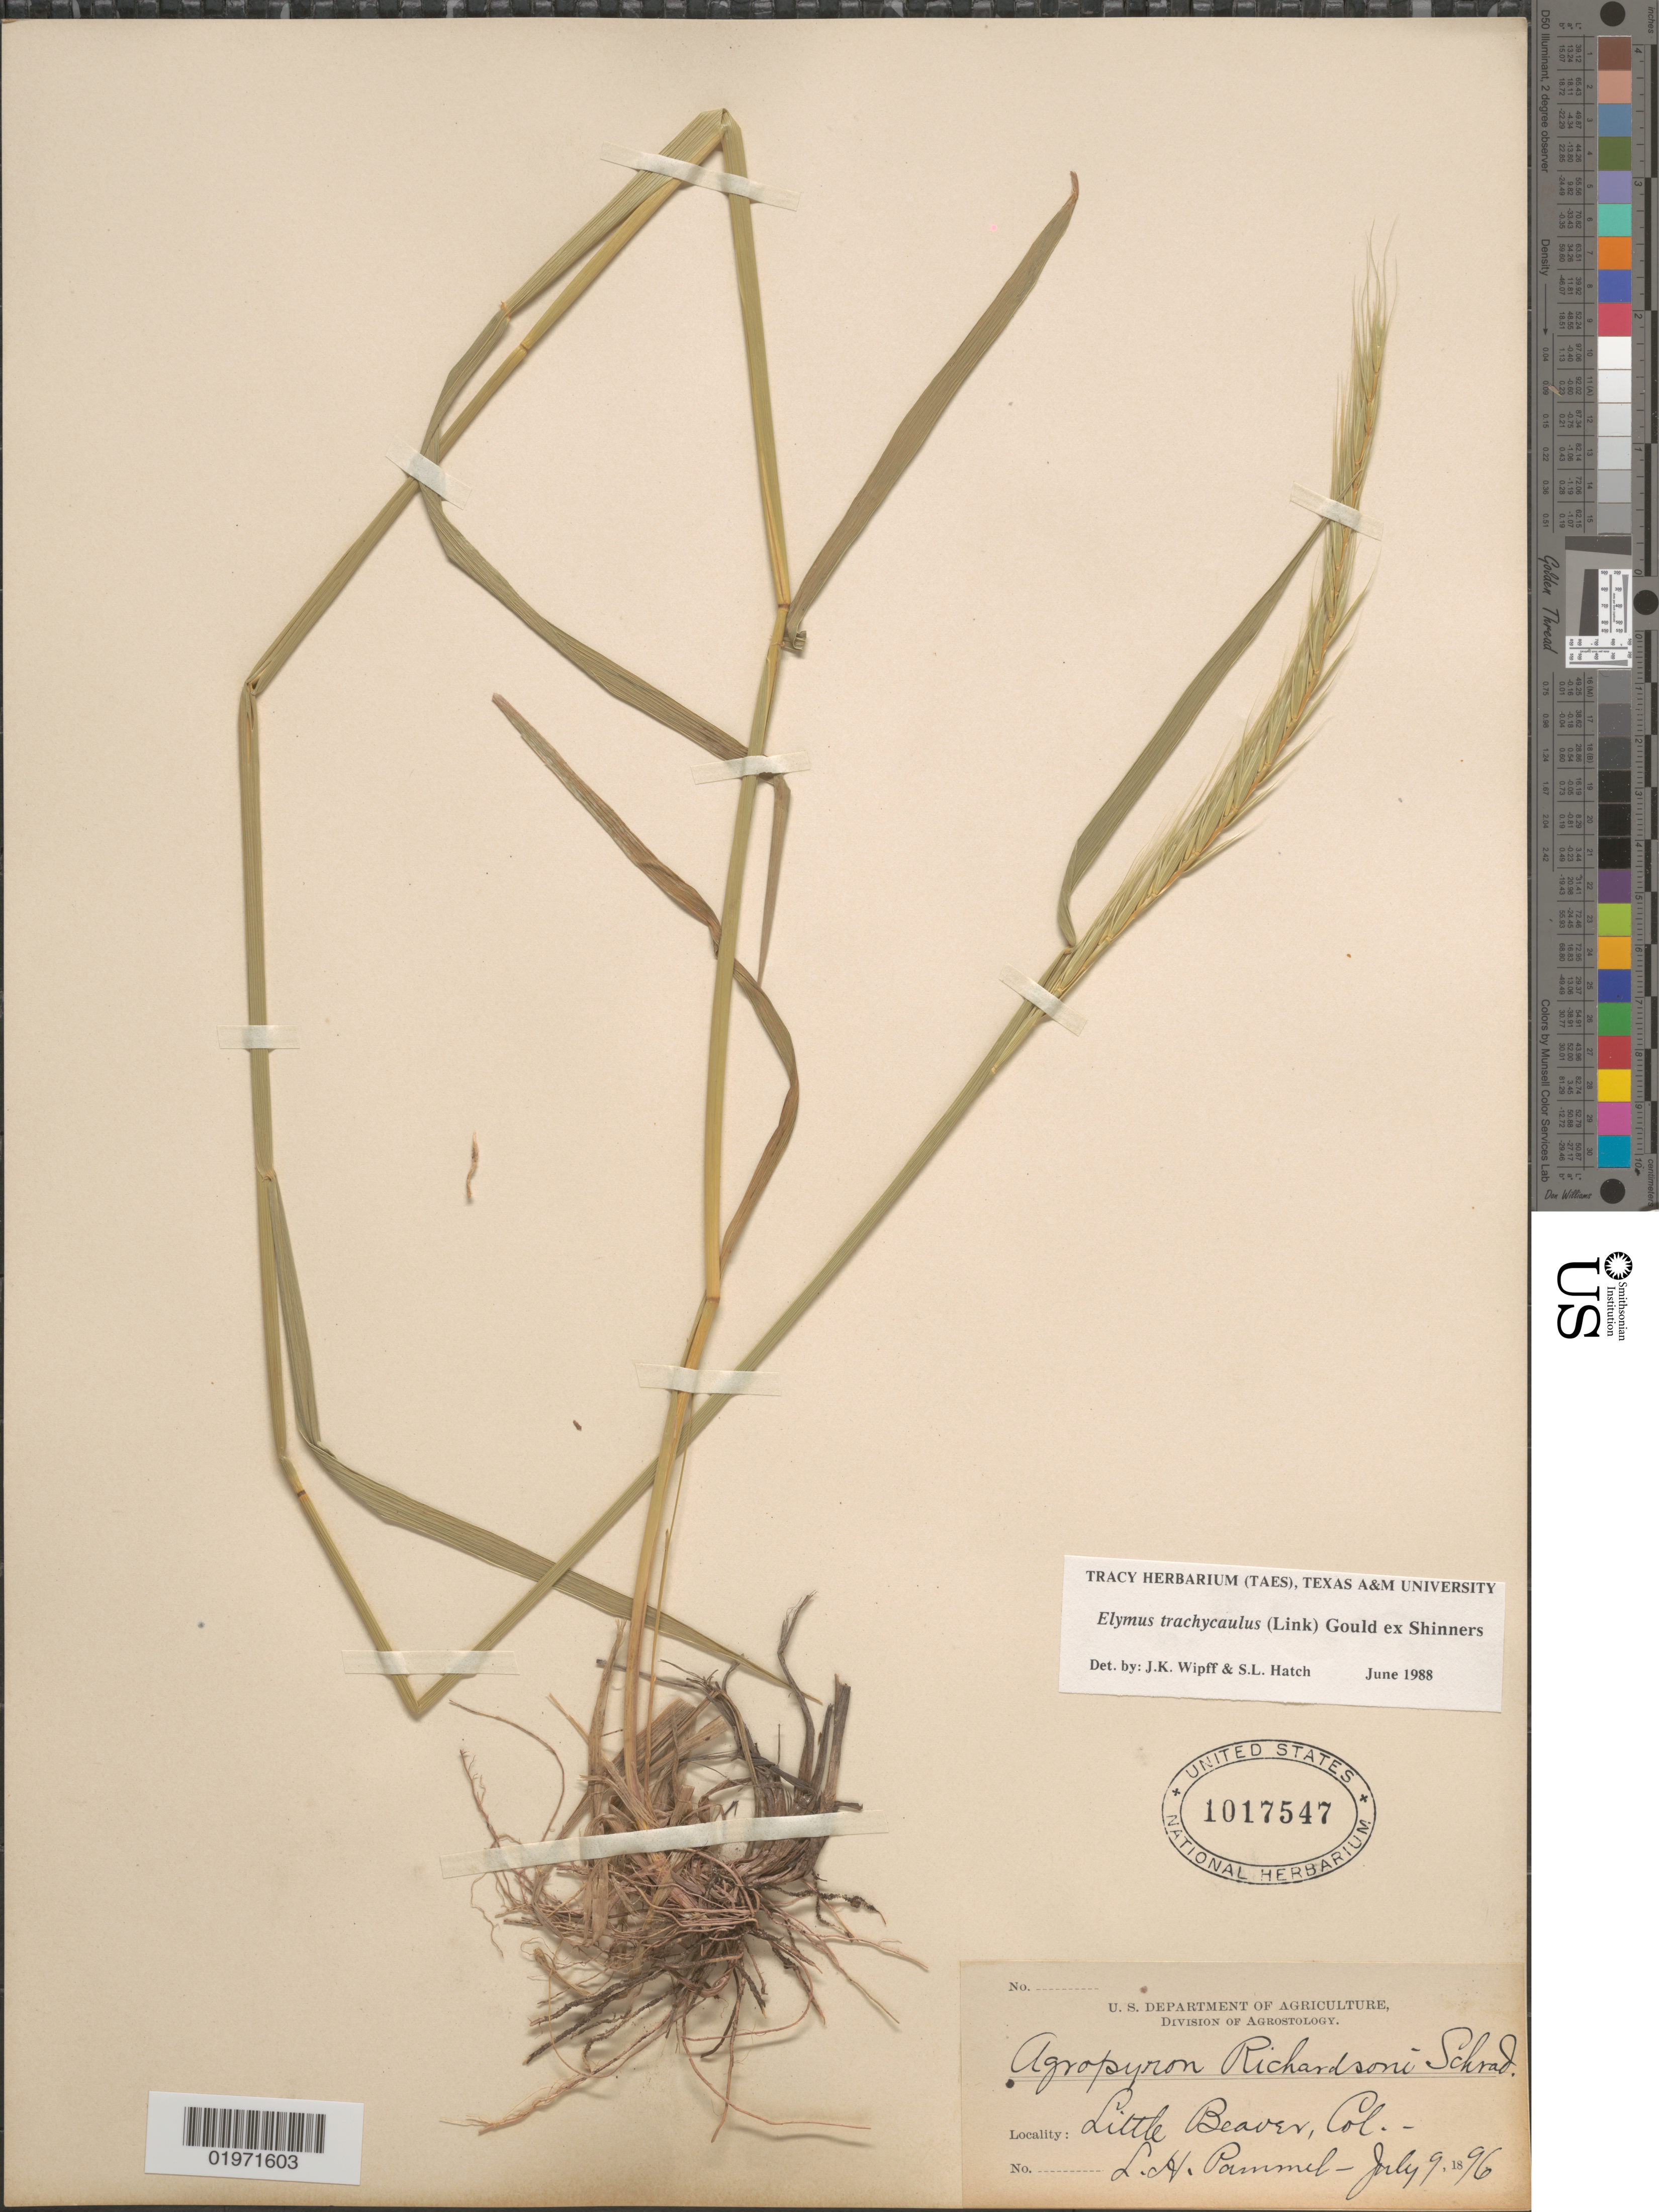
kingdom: Plantae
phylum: Tracheophyta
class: Liliopsida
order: Poales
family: Poaceae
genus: Elymus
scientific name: Elymus trachycaulus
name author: (Link) Gould ex Shinners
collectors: L. Pammel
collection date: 1896-07-09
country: United States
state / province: Colorado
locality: Little Beaver.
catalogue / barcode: US 1017547